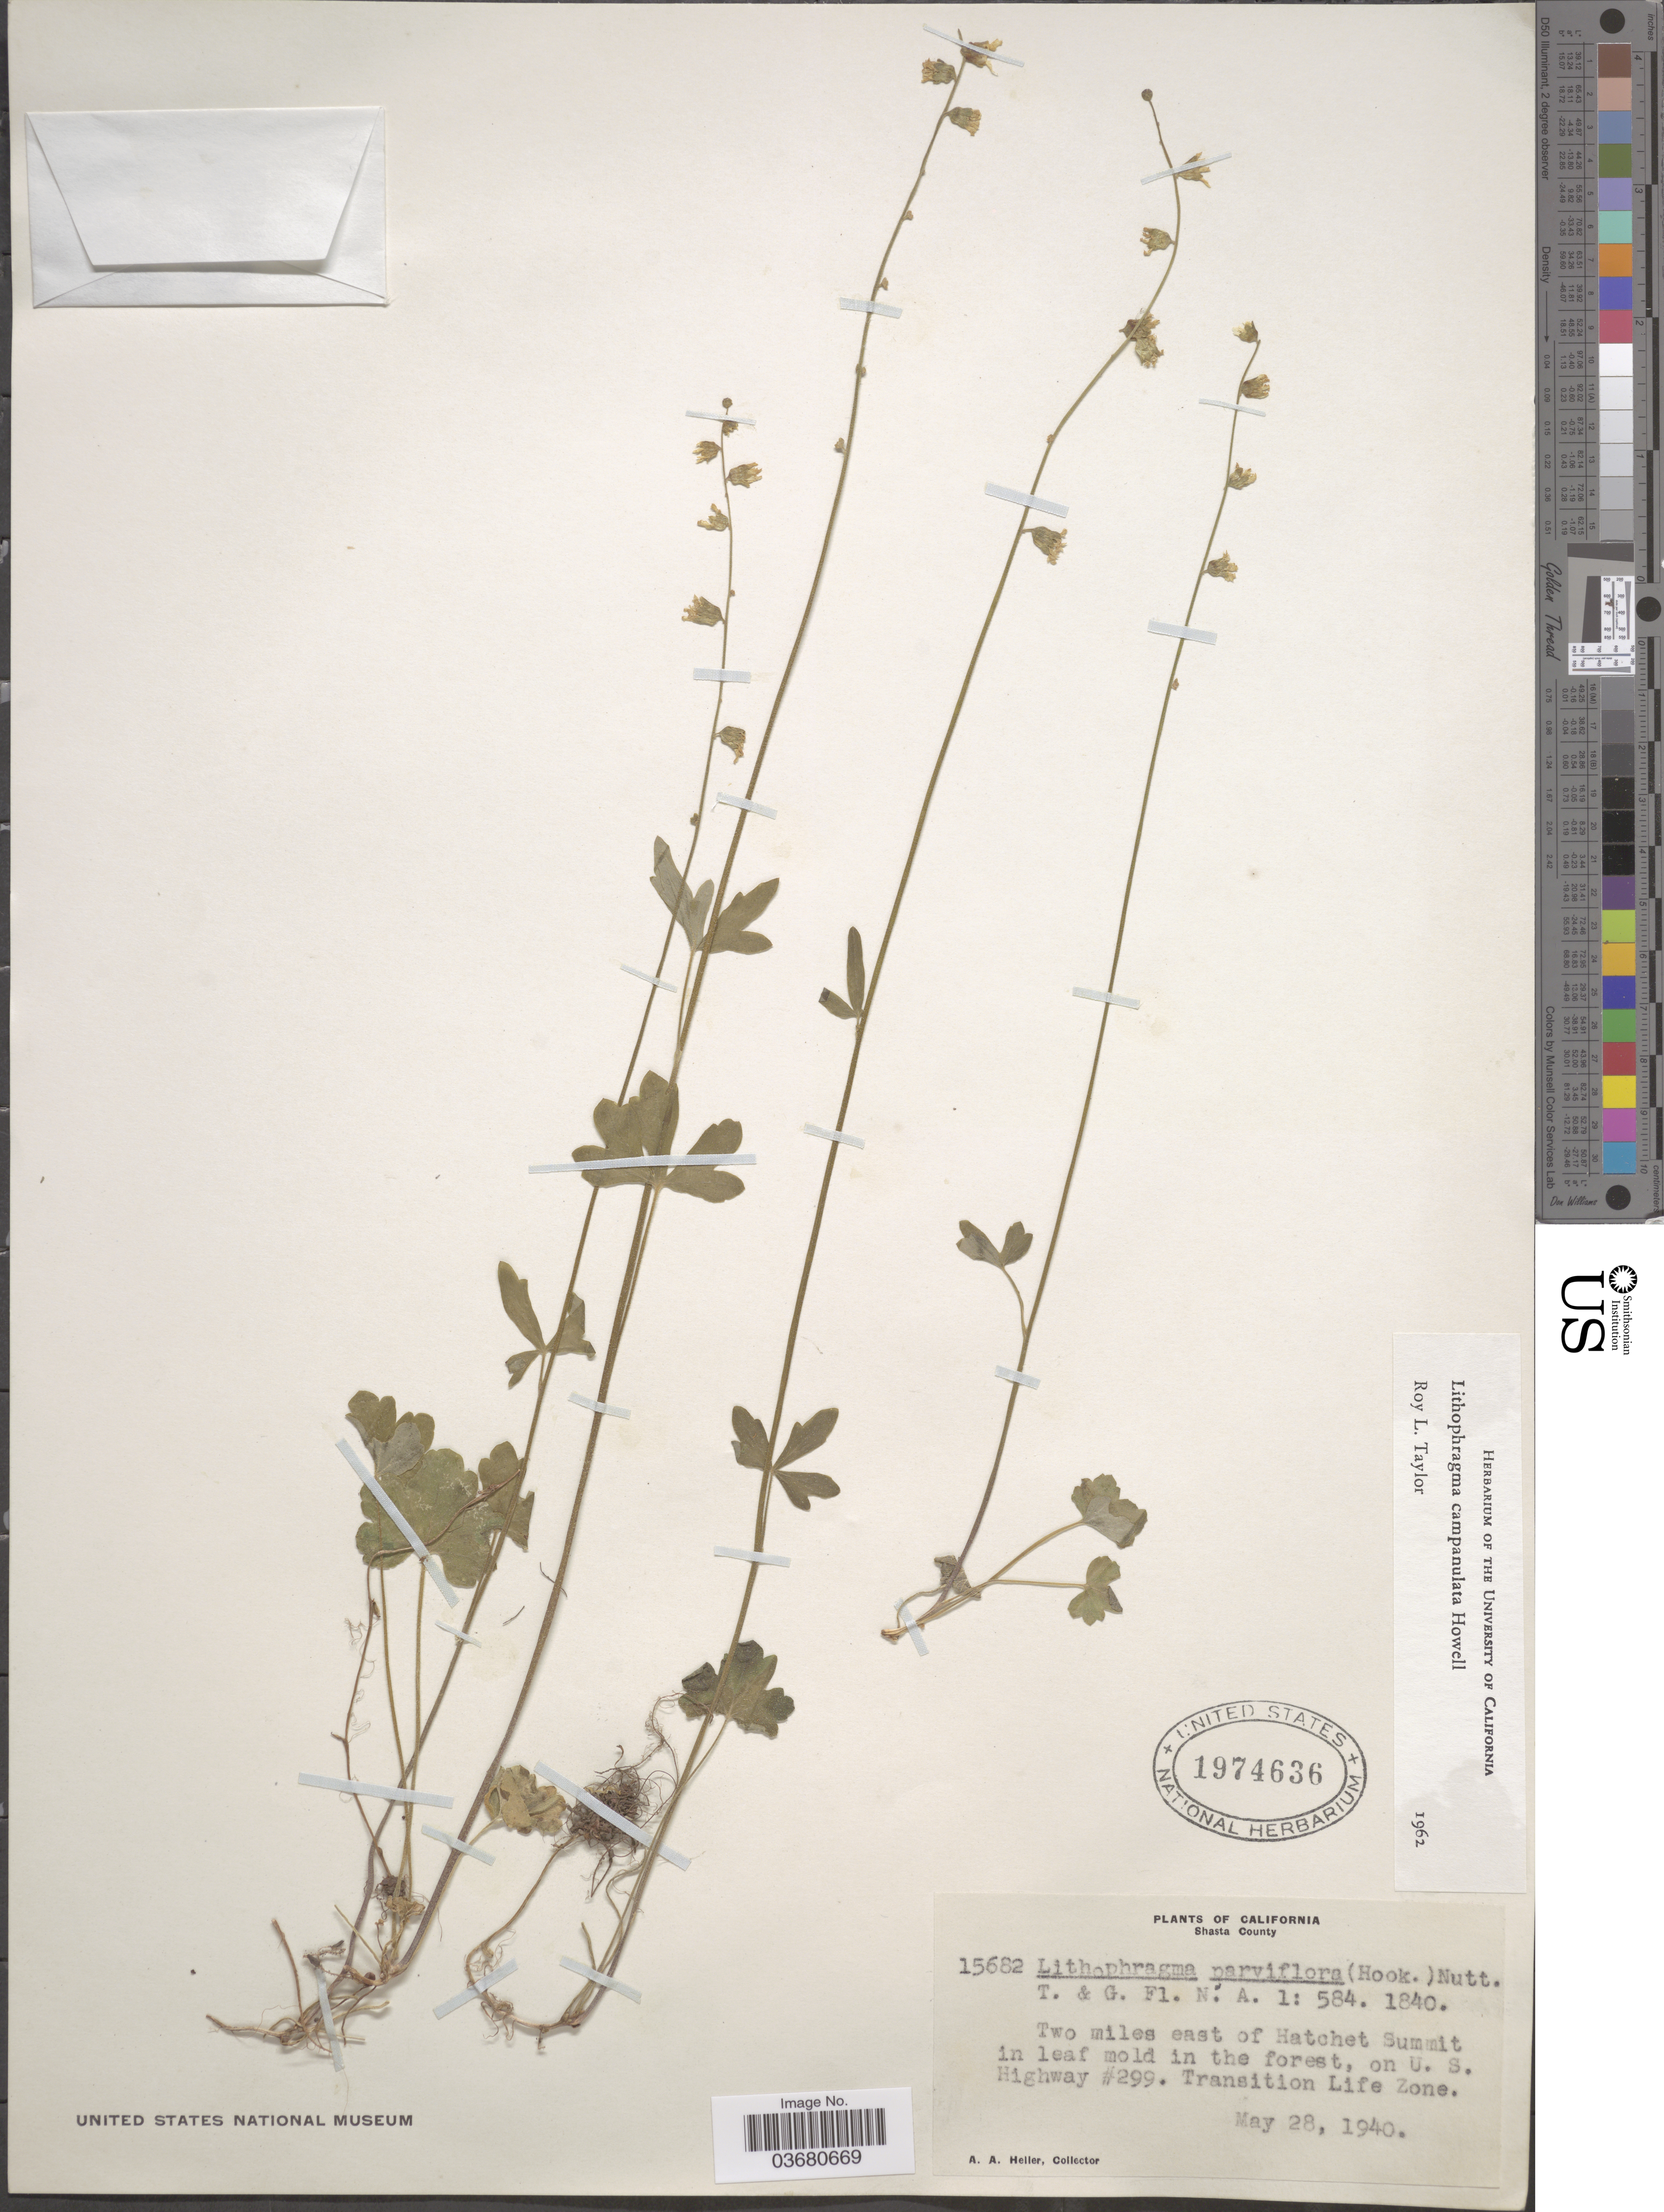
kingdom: Plantae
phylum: Tracheophyta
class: Magnoliopsida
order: Saxifragales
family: Saxifragaceae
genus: Lithophragma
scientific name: Lithophragma campanulatum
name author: Howell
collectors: A. A. Heller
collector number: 15682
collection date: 1940-05-28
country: United States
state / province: California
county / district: Shasta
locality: Shasta County. Two miles east of Hatchet Summit in leaf mold in the forest, on U. S. Highway #299. Transition Life Zone.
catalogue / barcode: US 1974636